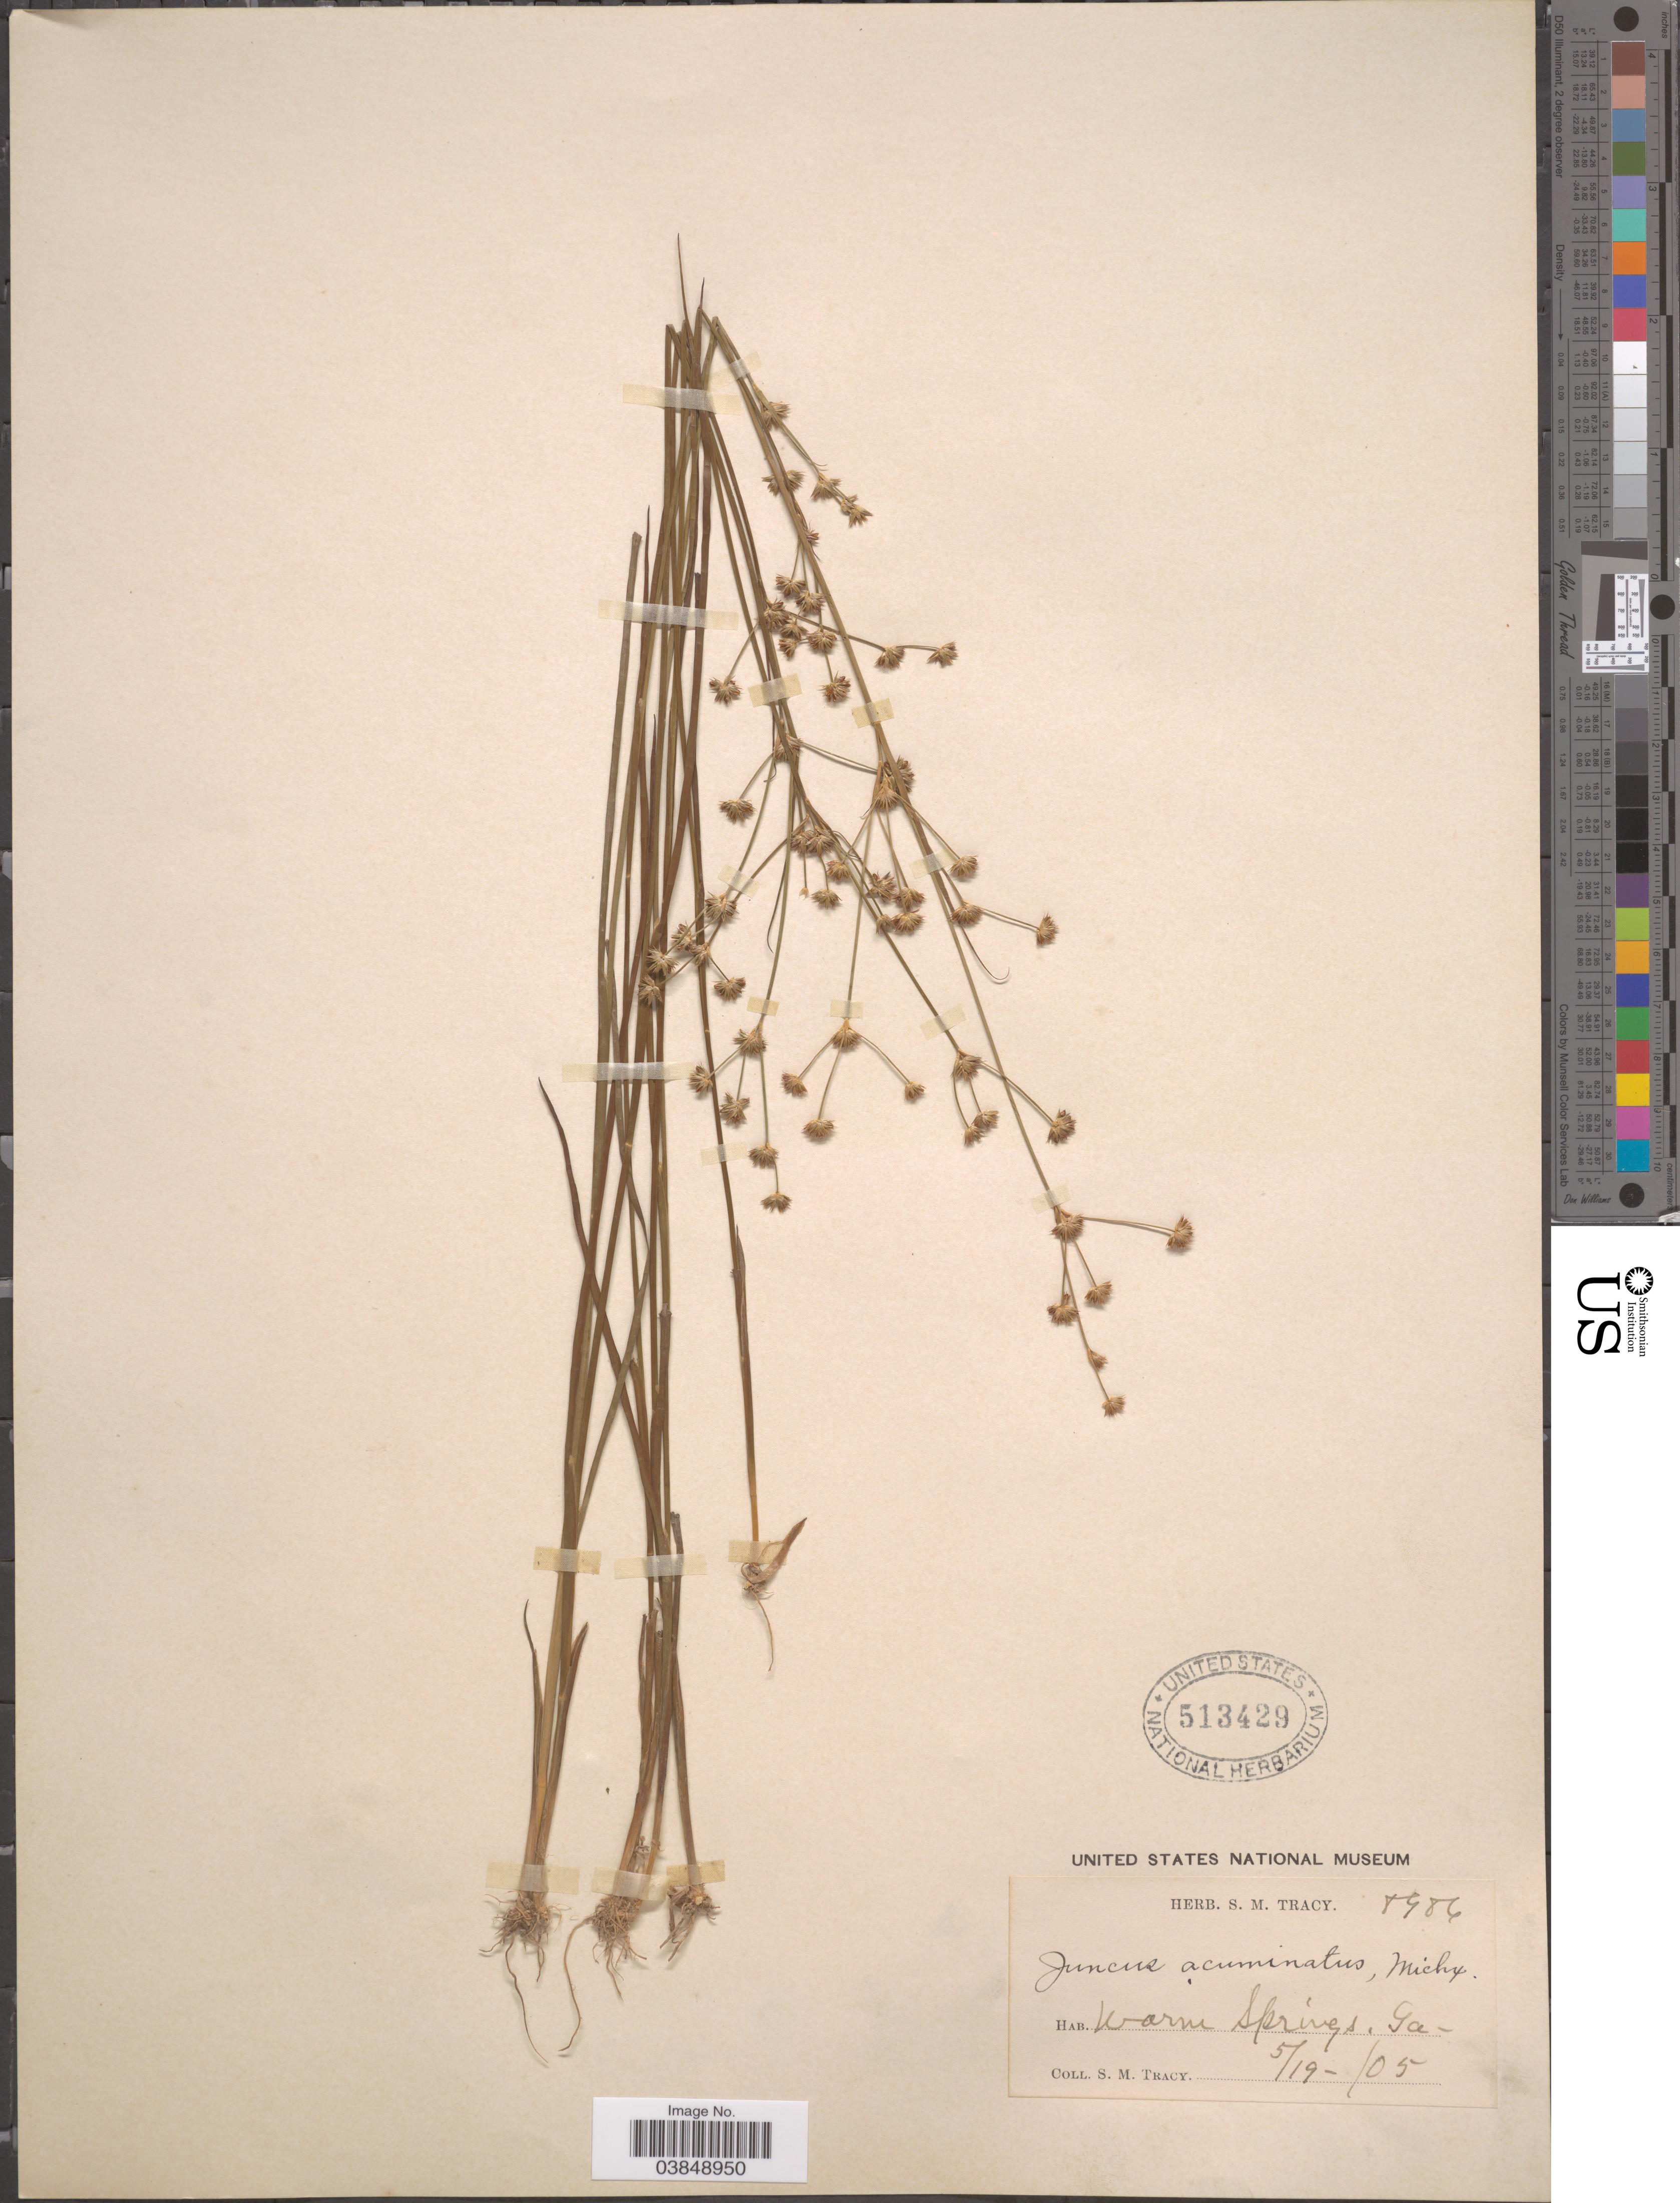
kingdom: Plantae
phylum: Tracheophyta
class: Liliopsida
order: Poales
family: Juncaceae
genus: Juncus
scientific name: Juncus acuminatus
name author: Michx.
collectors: S. M. Tracy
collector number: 8986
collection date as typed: Transcribed d/m/y: 19/5/5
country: United States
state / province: Georgia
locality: Warm Springs.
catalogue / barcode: US 513429